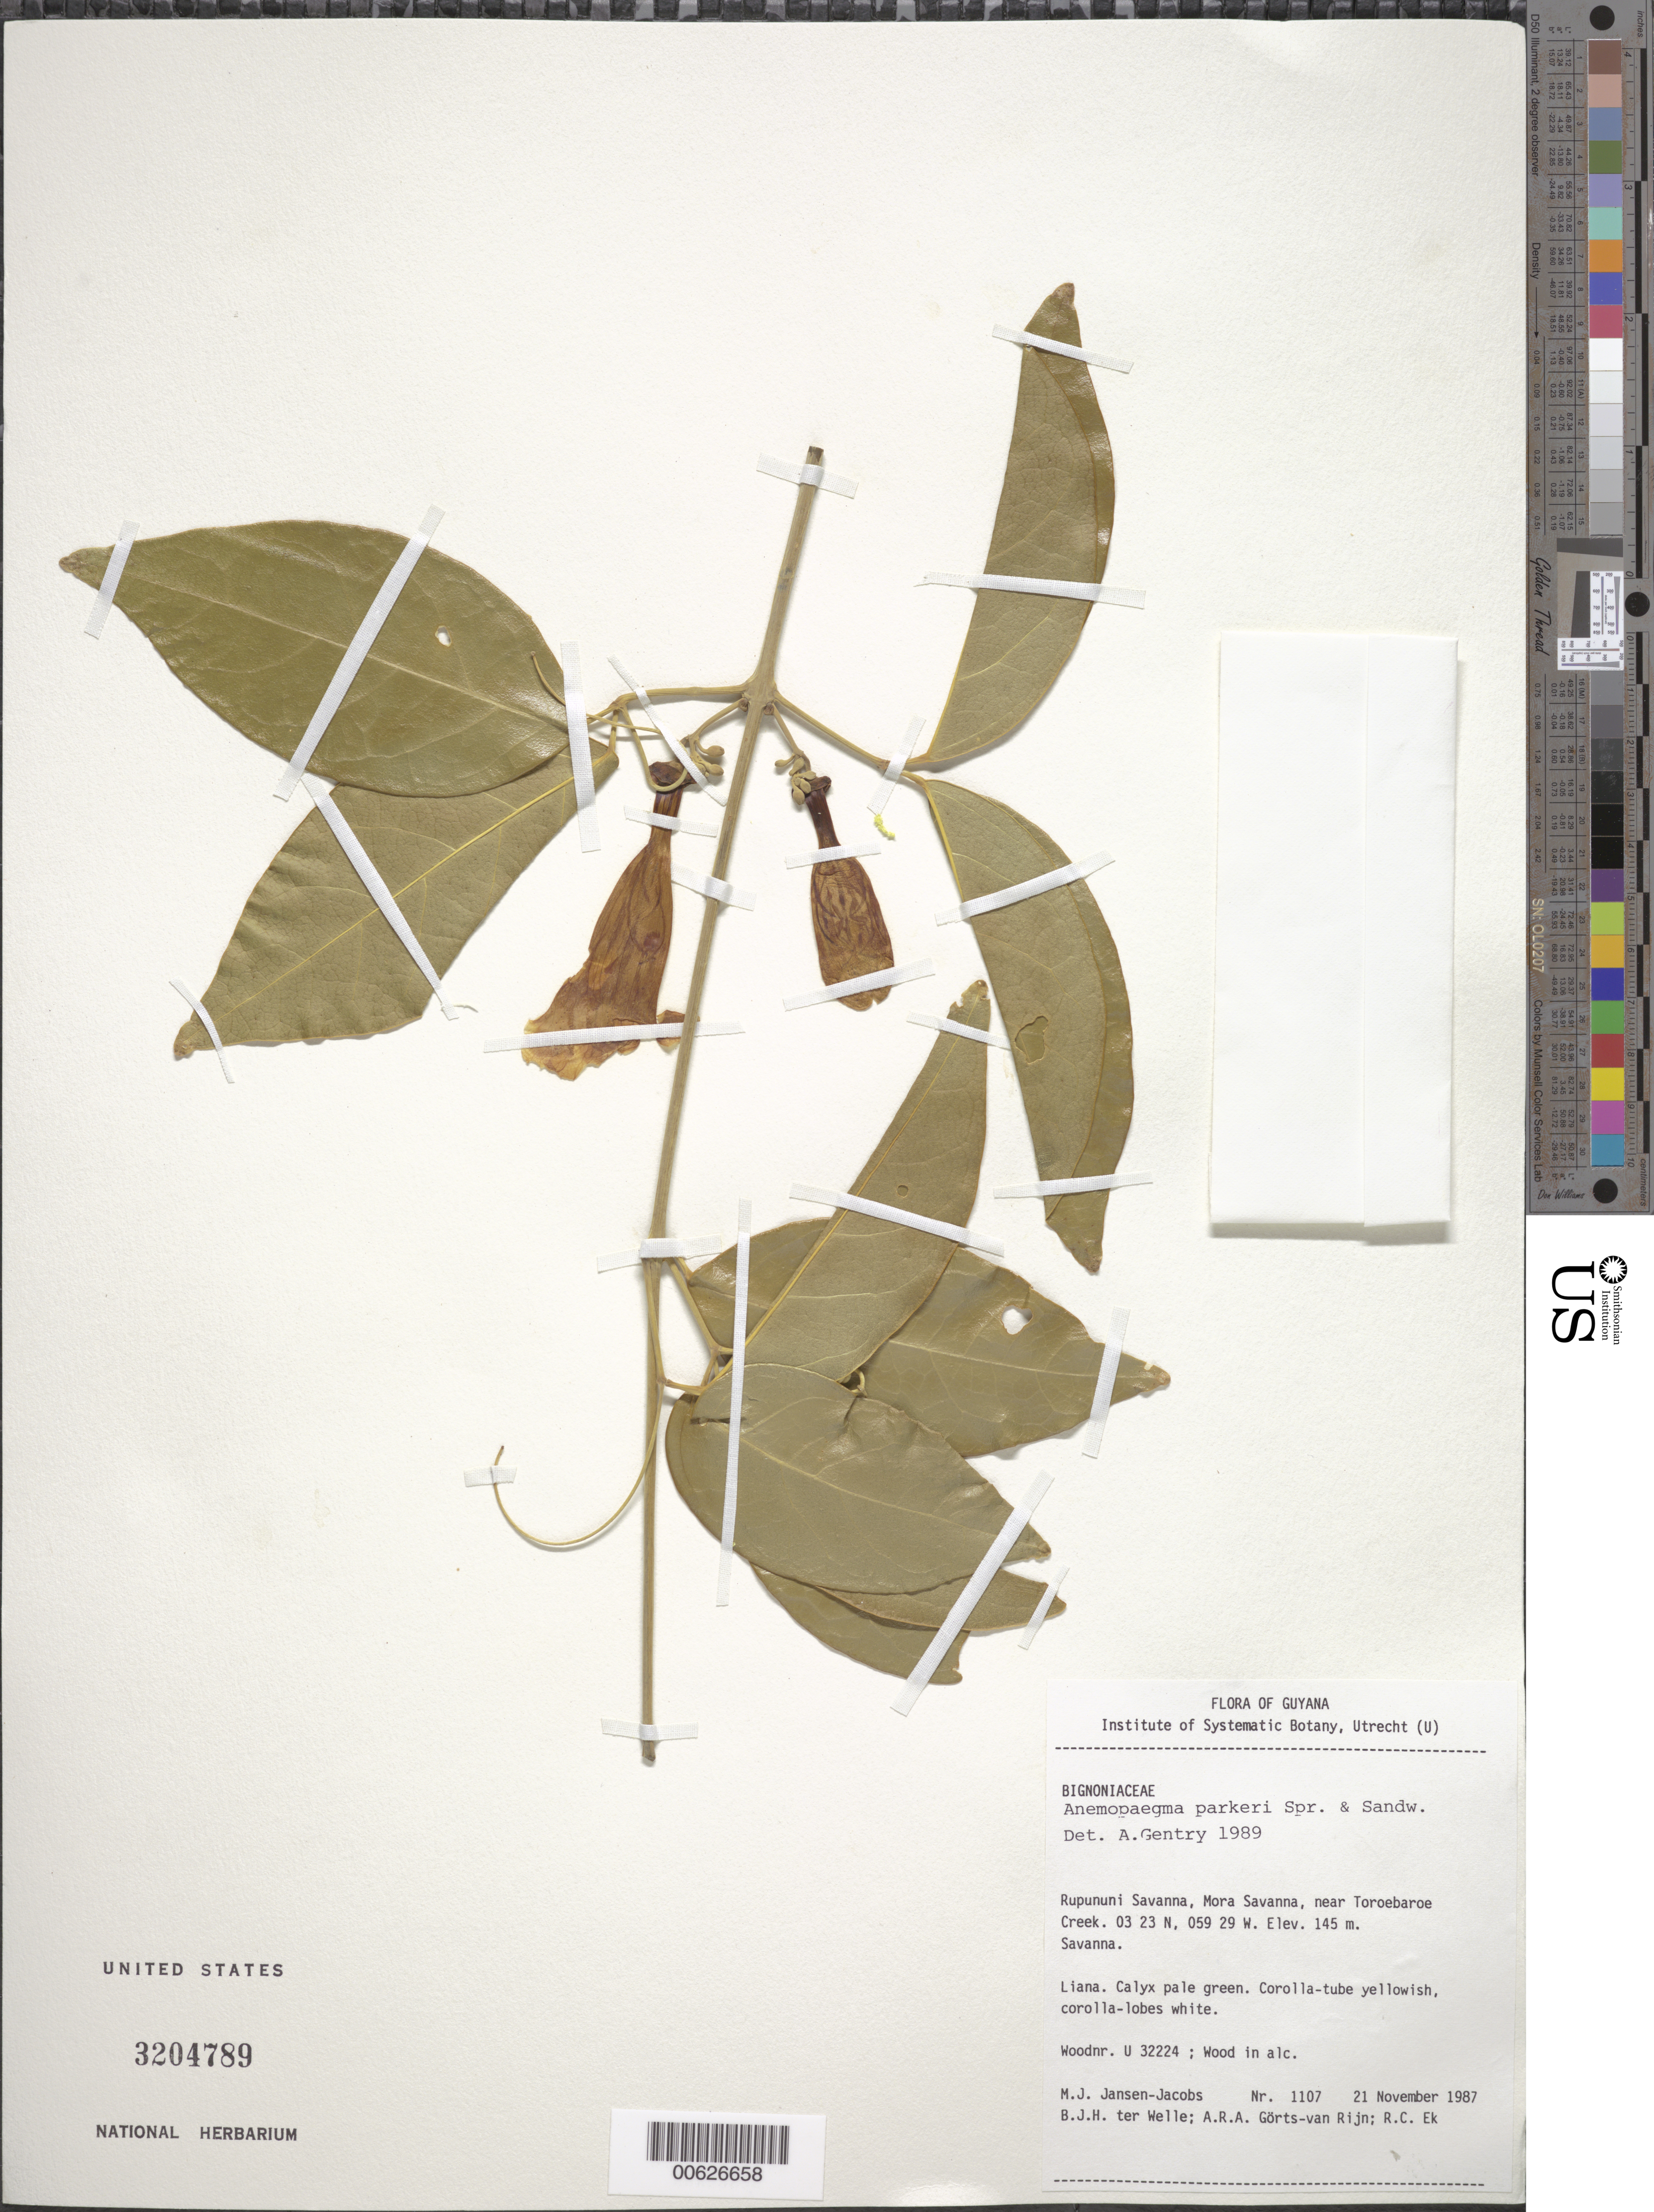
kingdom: Plantae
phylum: Tracheophyta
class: Magnoliopsida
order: Lamiales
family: Bignoniaceae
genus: Anemopaegma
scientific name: Anemopaegma parkeri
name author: Sprague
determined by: Gentry, A. H.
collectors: M. J. Jansen-Jacobs, B. Welle, A. .R. A. Görts-van Rijn & R. C. Ek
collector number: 1107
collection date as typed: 21-Nov-87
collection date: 1987-11-21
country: Guyana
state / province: U. Takutu-U. Essequibo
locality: Rupununi Savanna, Mora Savanna, near Toroebaroe Creek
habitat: Savanna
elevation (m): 145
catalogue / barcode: US 3204789